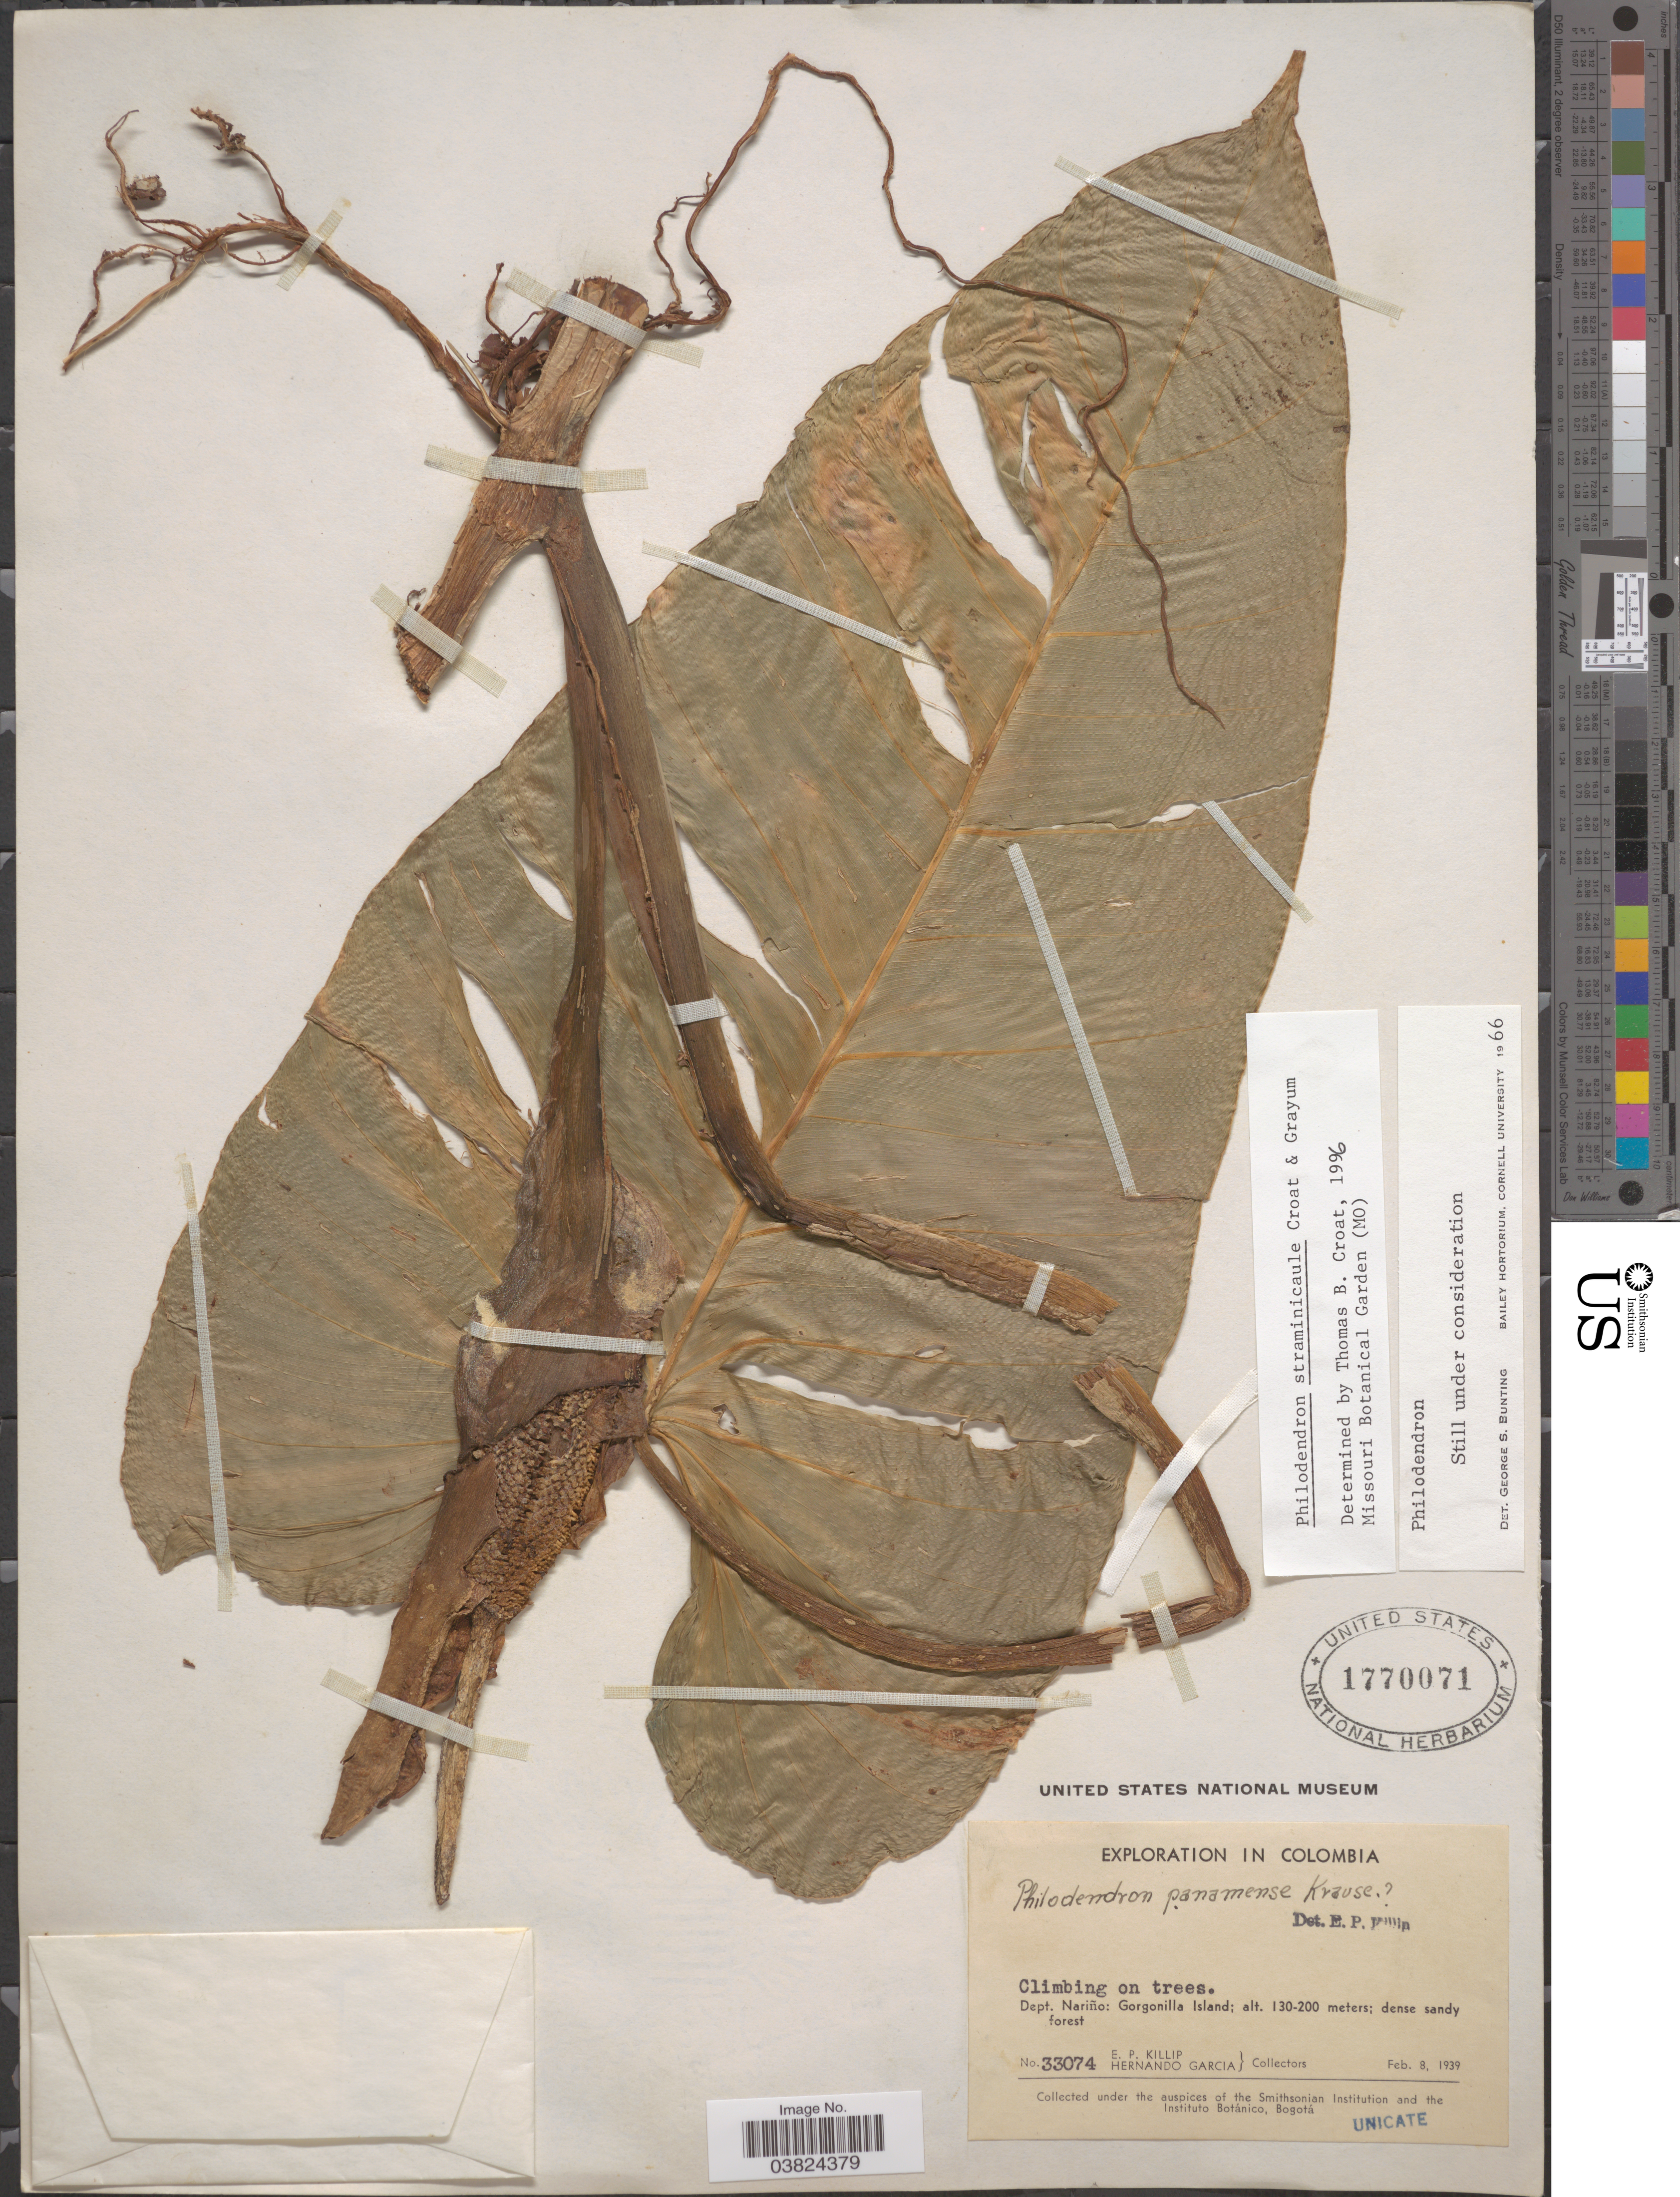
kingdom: Plantae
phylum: Tracheophyta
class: Liliopsida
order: Alismatales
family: Araceae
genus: Philodendron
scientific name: Philodendron straminicaule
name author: Croat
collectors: E. P. Killip & H. Garcia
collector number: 33074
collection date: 1939-02-08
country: Colombia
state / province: Nariño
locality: Dept. Nariño: Gorgonilla Island.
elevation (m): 130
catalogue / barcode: US 1770071